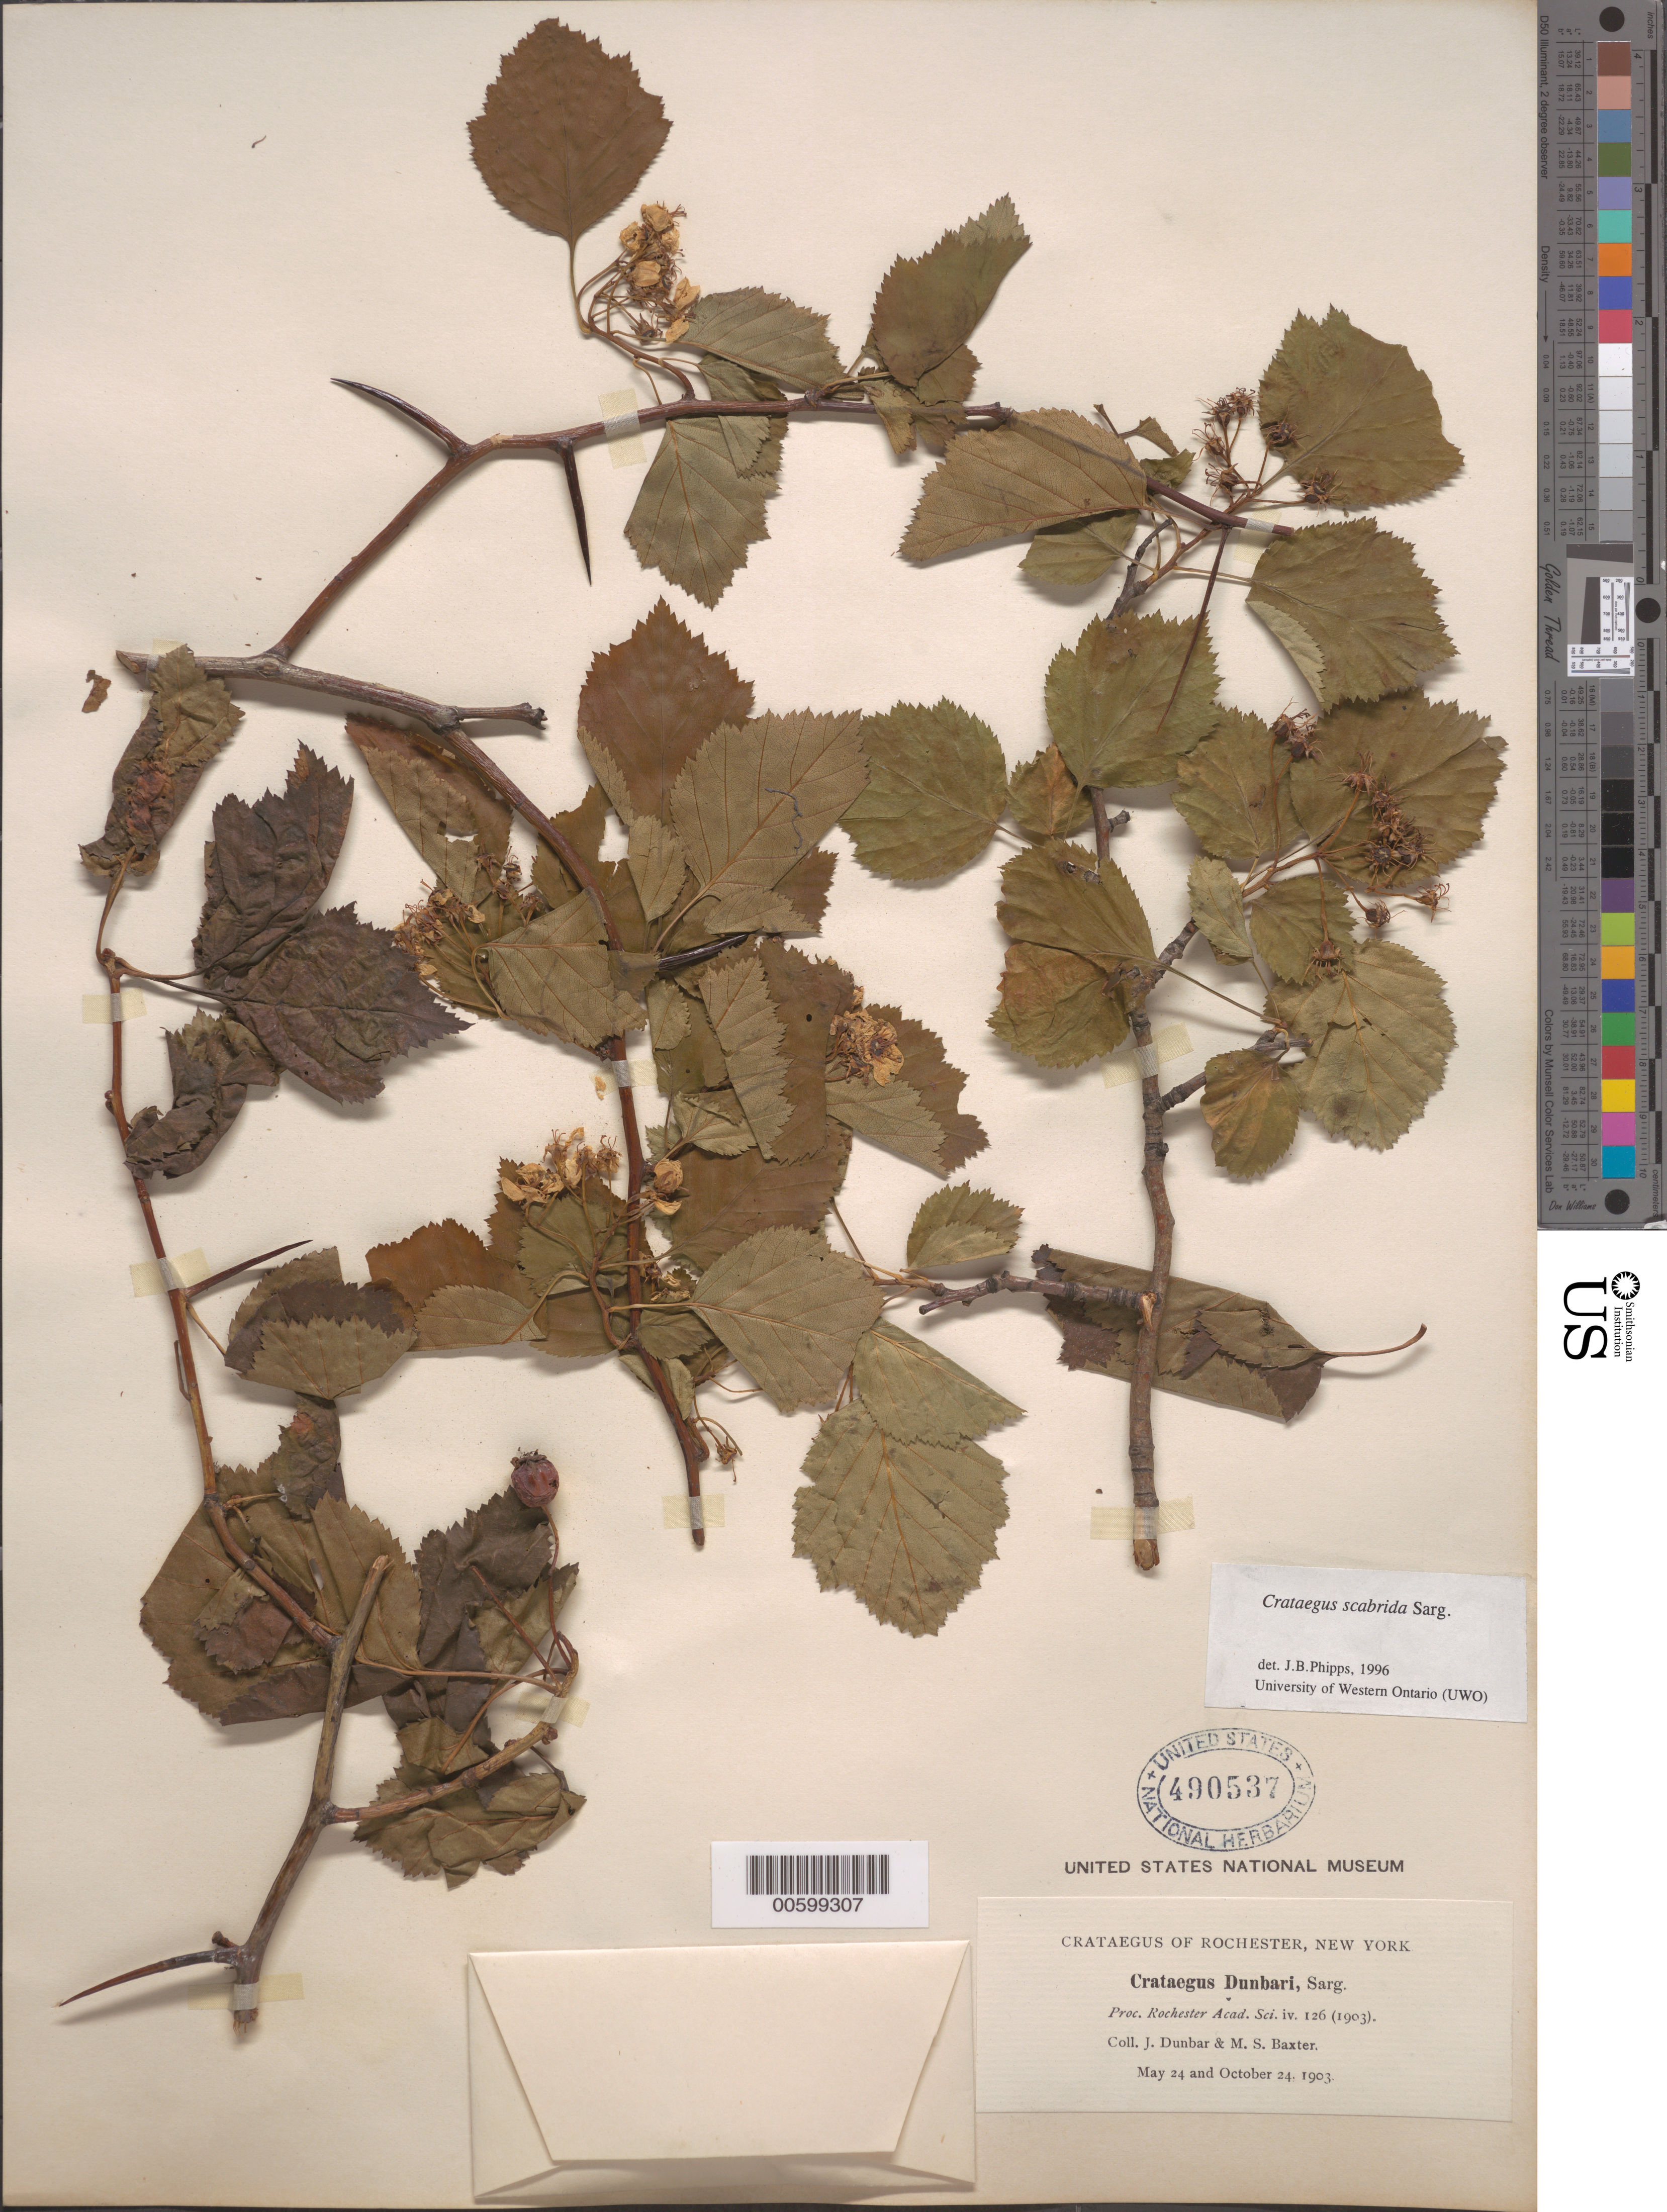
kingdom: Plantae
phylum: Tracheophyta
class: Magnoliopsida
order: Rosales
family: Rosaceae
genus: Crataegus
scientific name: Crataegus scabrida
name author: Sarg.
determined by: Phipps, James B., (UWO), University of Western Ontario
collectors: J. Dunbar & M. Baxter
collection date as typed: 24 May 1903 and 24 Oct 1903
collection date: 1903-05-24,1903-10-24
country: United States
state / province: New York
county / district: Monroe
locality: Rochester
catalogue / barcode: US 490537